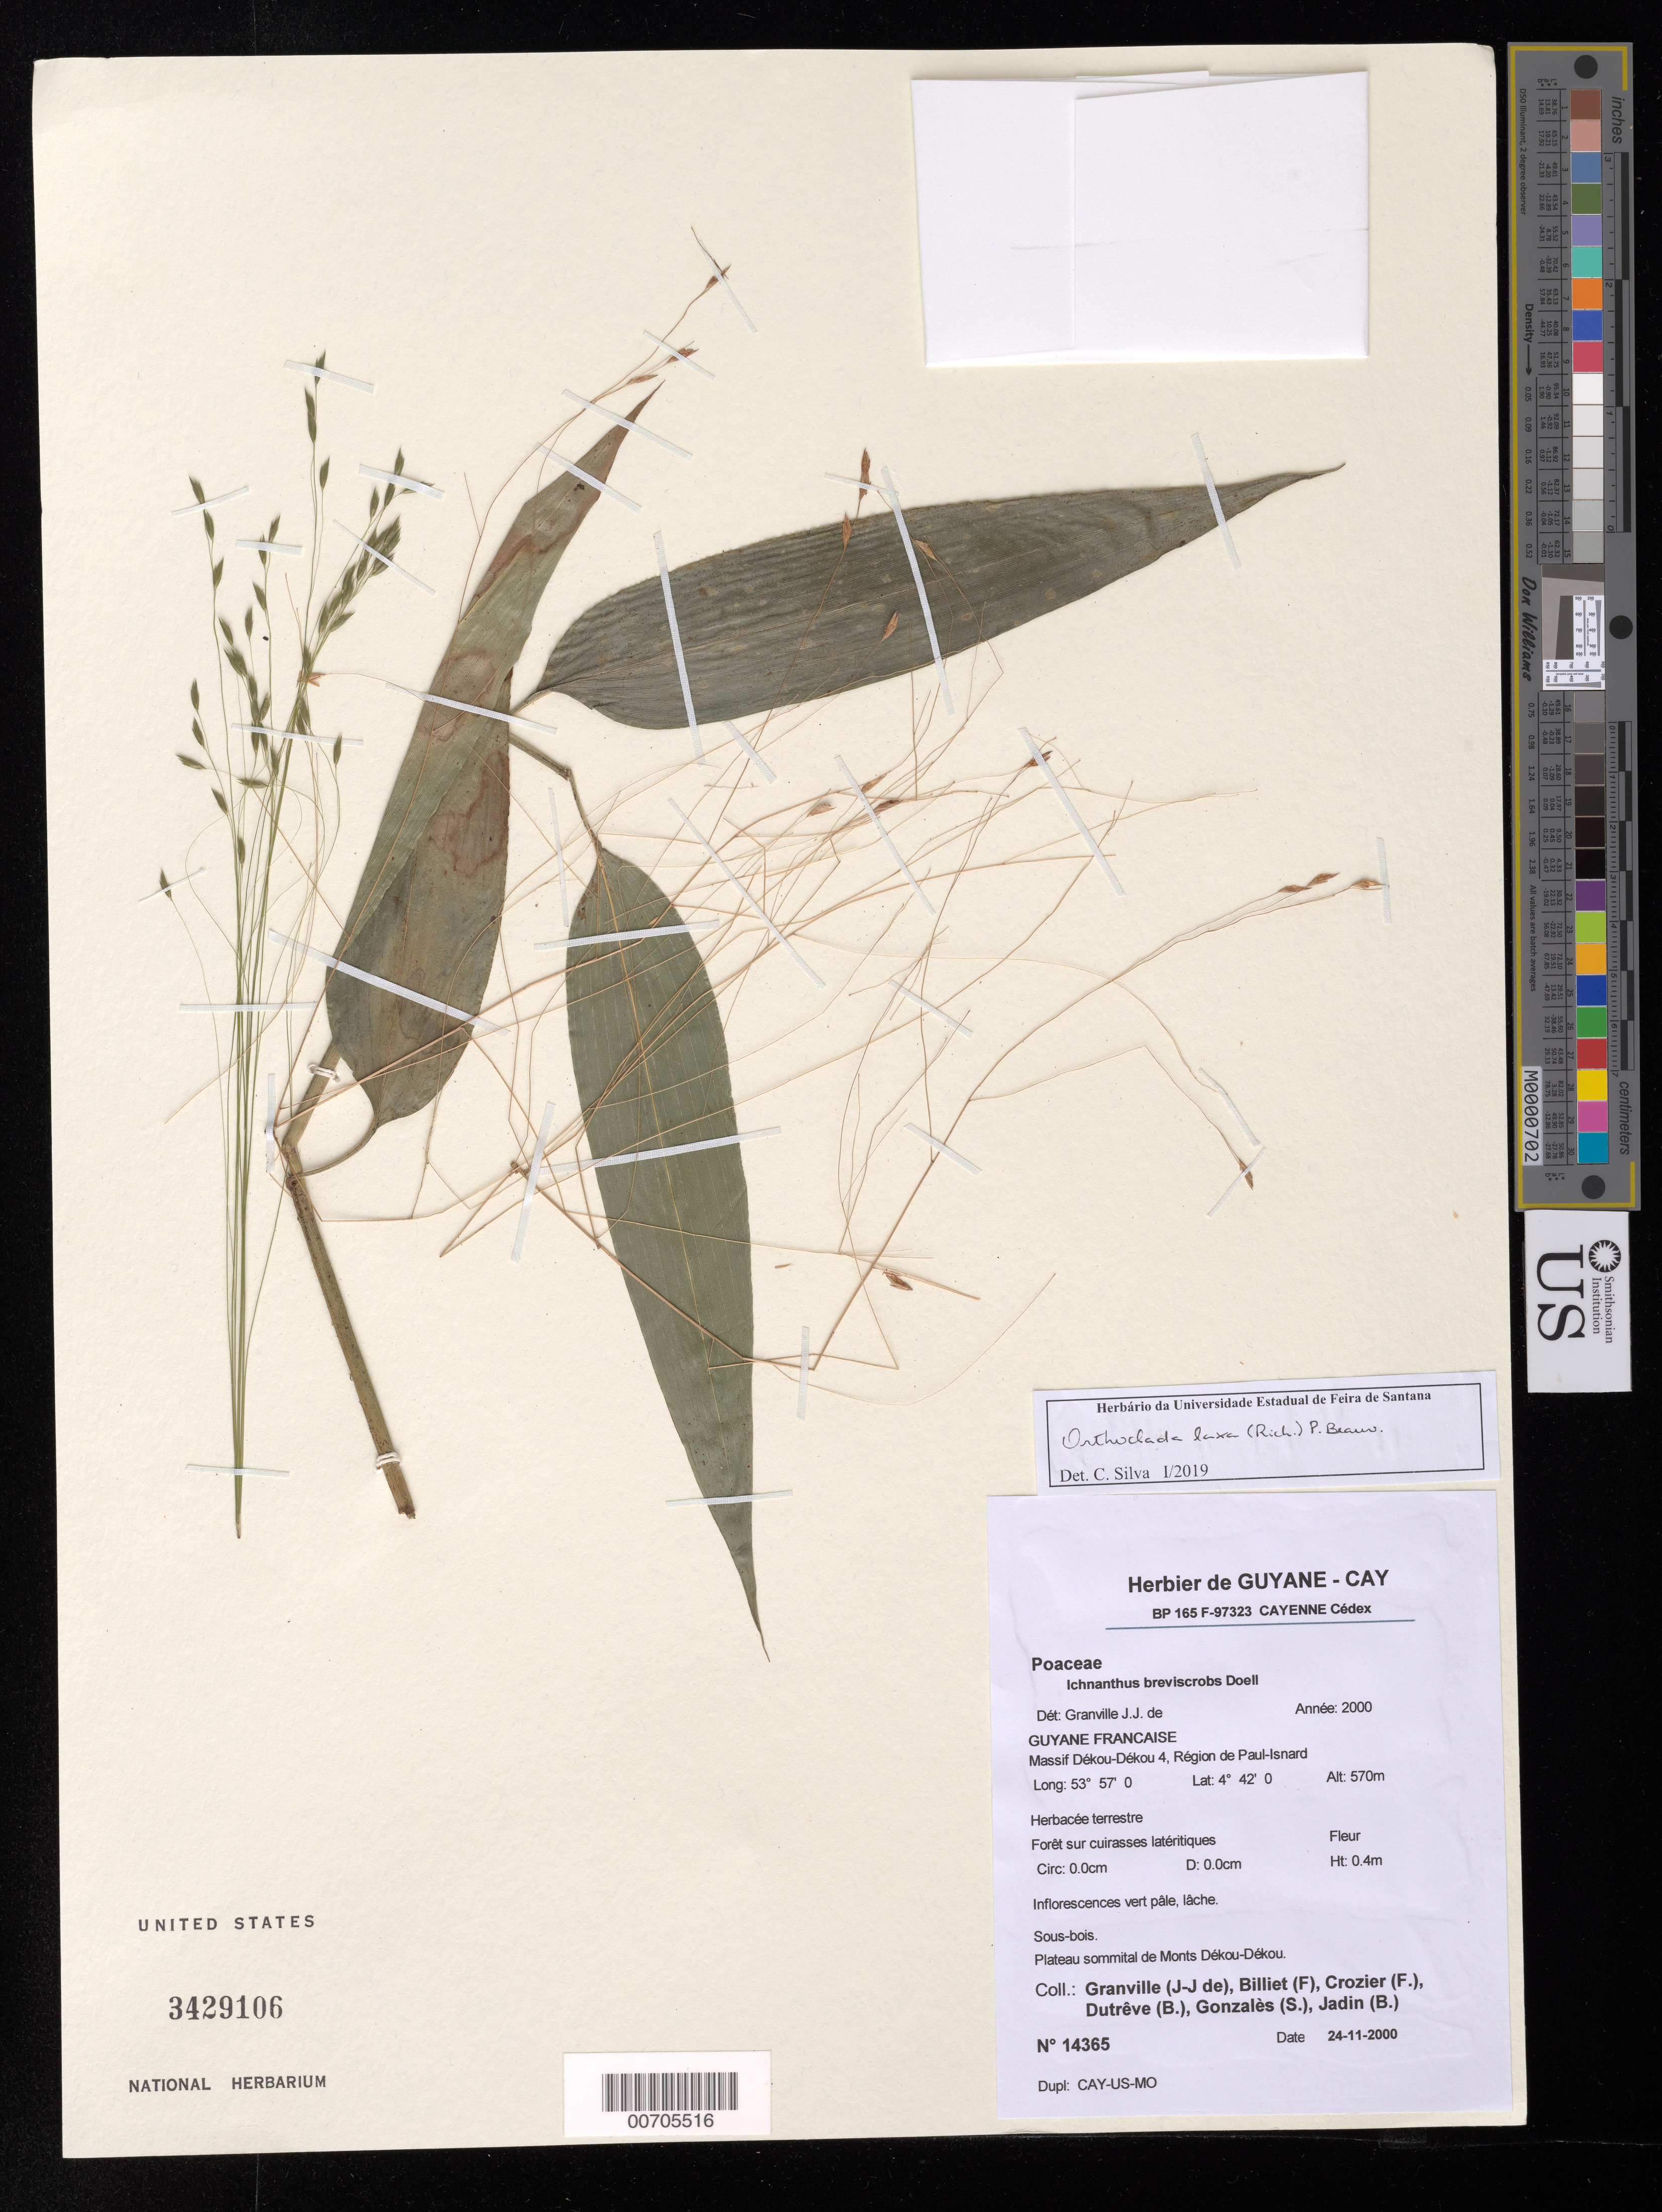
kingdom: Plantae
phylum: Tracheophyta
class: Liliopsida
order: Poales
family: Poaceae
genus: Orthoclada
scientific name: Orthoclada laxa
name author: P. Beauv.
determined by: Silva, C.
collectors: J.-J. de Granville, F. Billiet, F. Crozier, B. Dutrêve, S. Gonzales & B. Jadin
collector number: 14365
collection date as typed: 24-Nov-00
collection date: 2000-11-24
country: French Guiana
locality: Massif Dékou-Dékou 4, région de Paul-Isnard; plateau sommital de Monts Dékou-Dékou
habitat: Forest, on laterite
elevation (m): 570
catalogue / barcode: US 3429106